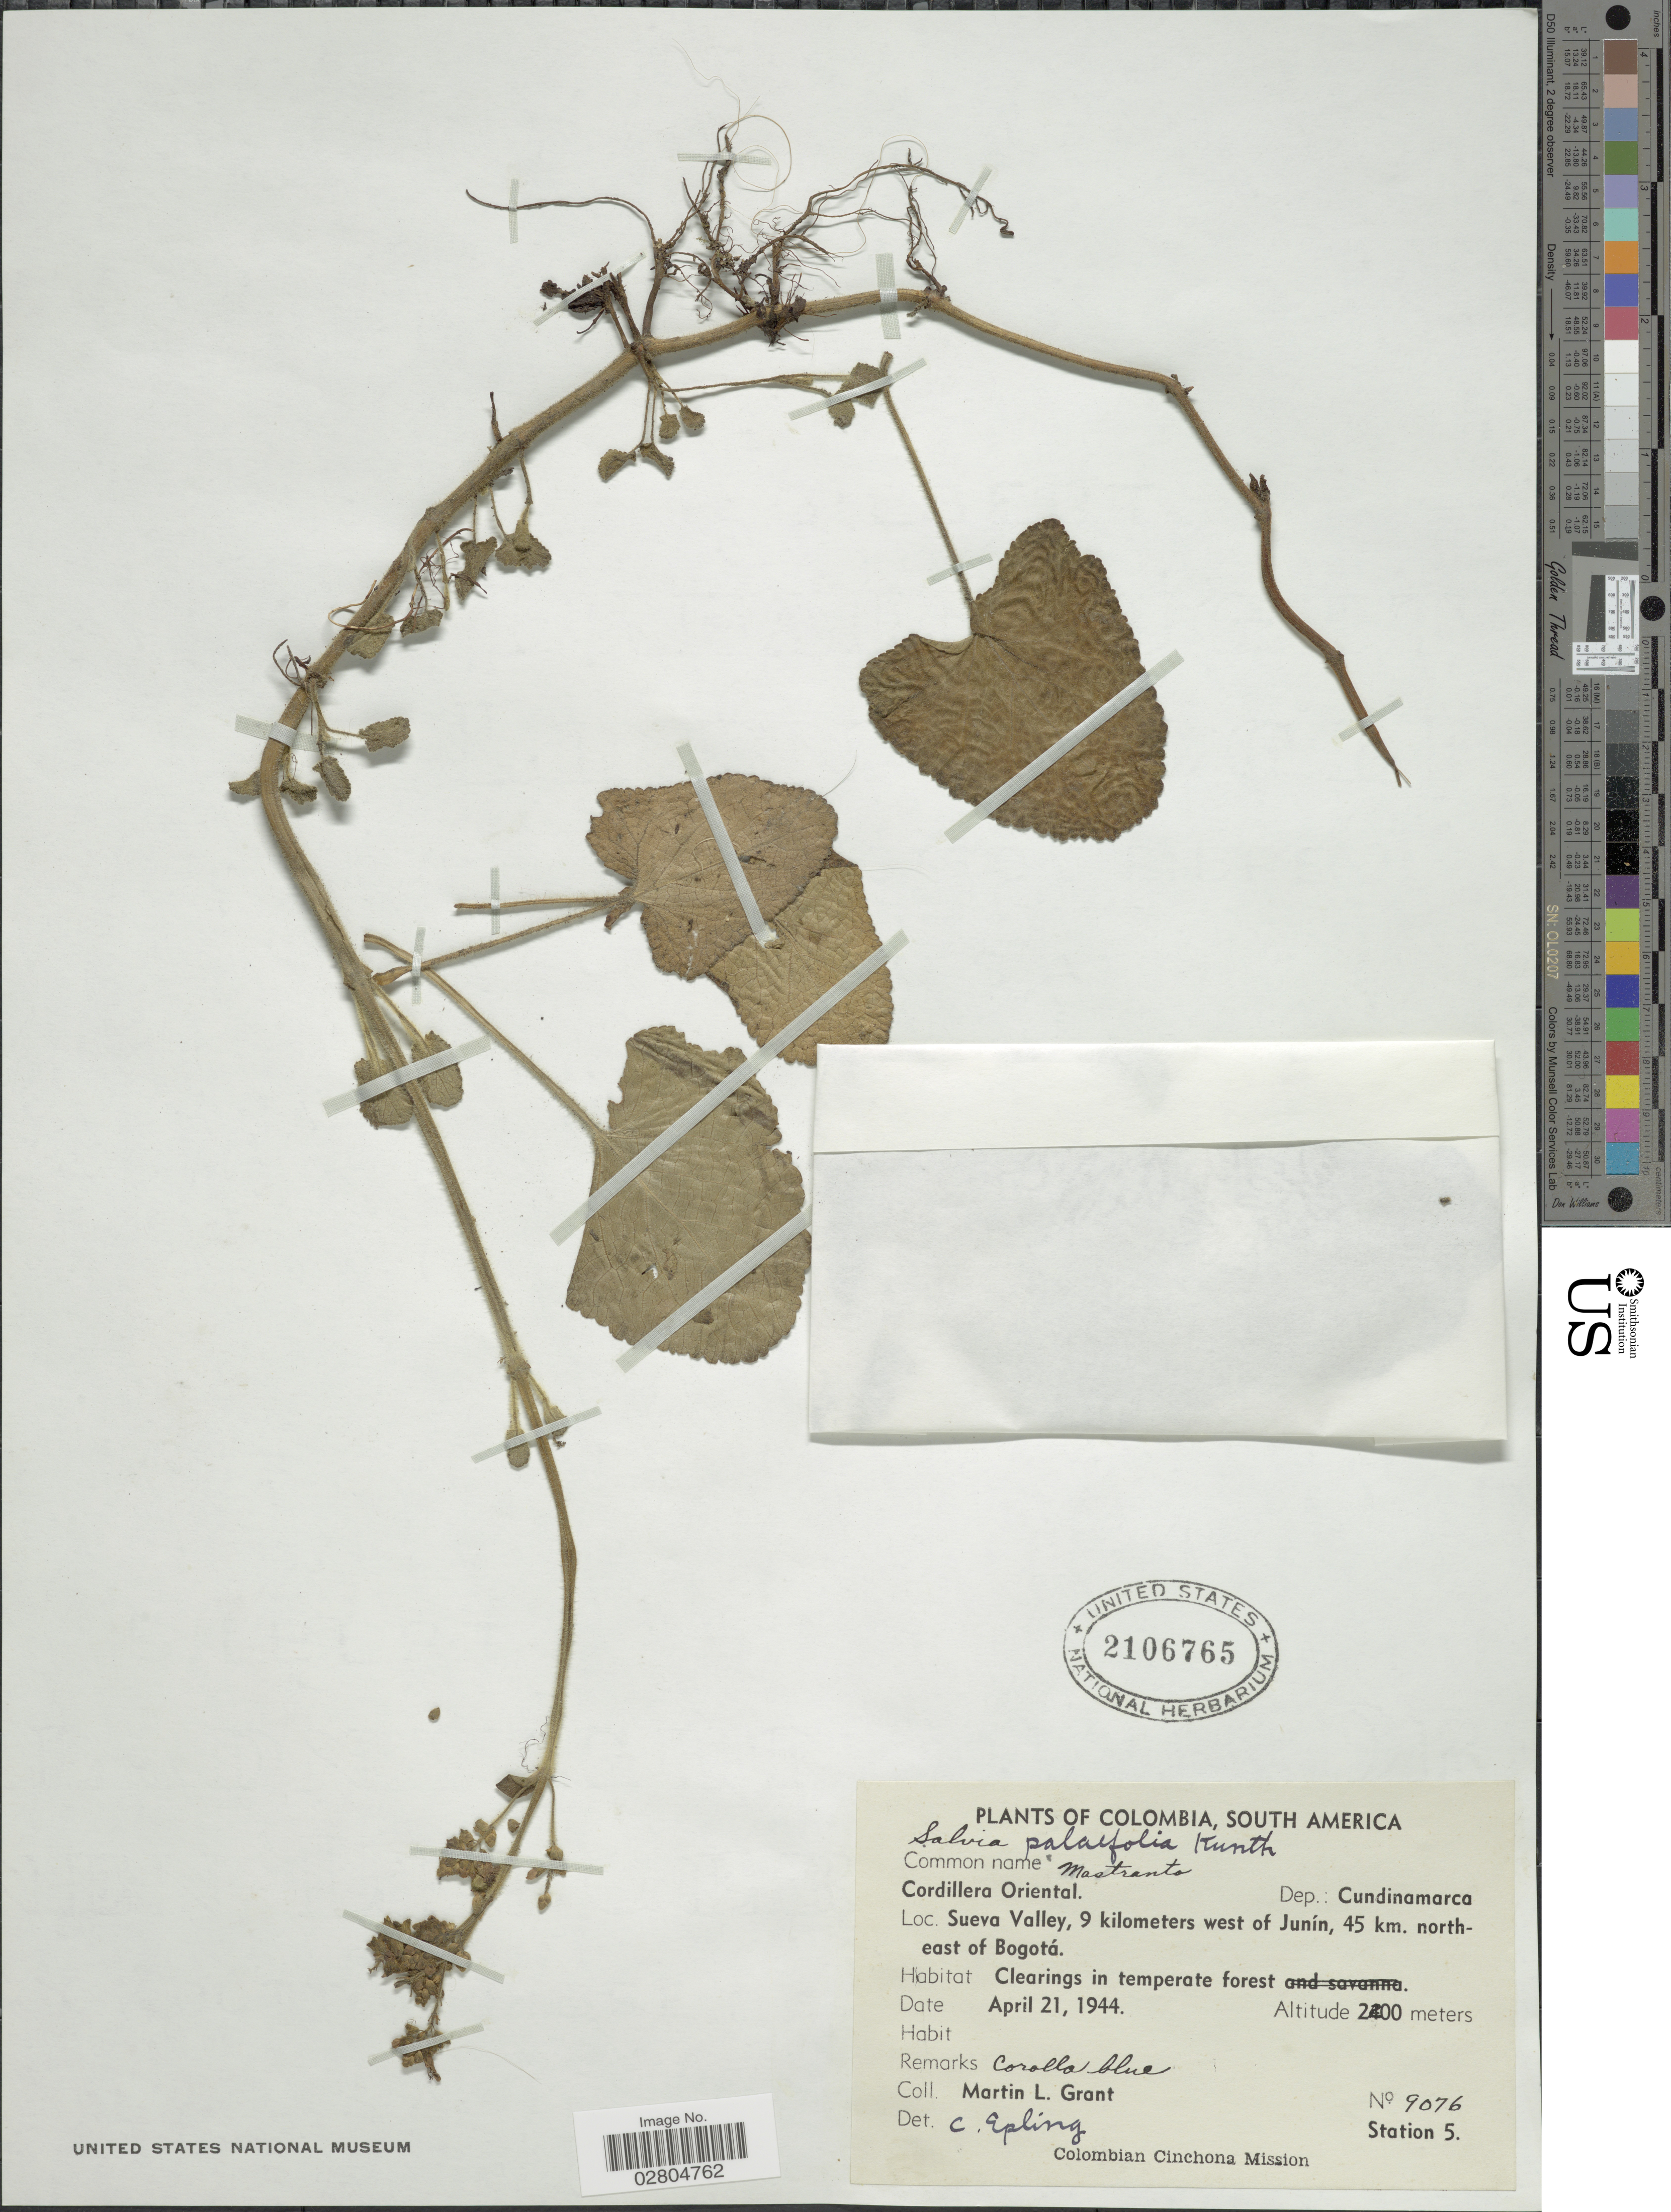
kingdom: Plantae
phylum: Tracheophyta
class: Magnoliopsida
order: Lamiales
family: Lamiaceae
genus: Salvia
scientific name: Salvia palifolia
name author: Kunth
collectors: M. L. Grant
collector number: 9076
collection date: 1944-04-21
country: Colombia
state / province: Cundinamarca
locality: Cordillera Oriental. Dep. Cundinamarca. Sueva Valley, 9 kilometers west of Junín, 45 km. north-east of Bogotá.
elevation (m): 2200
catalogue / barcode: US 2106765